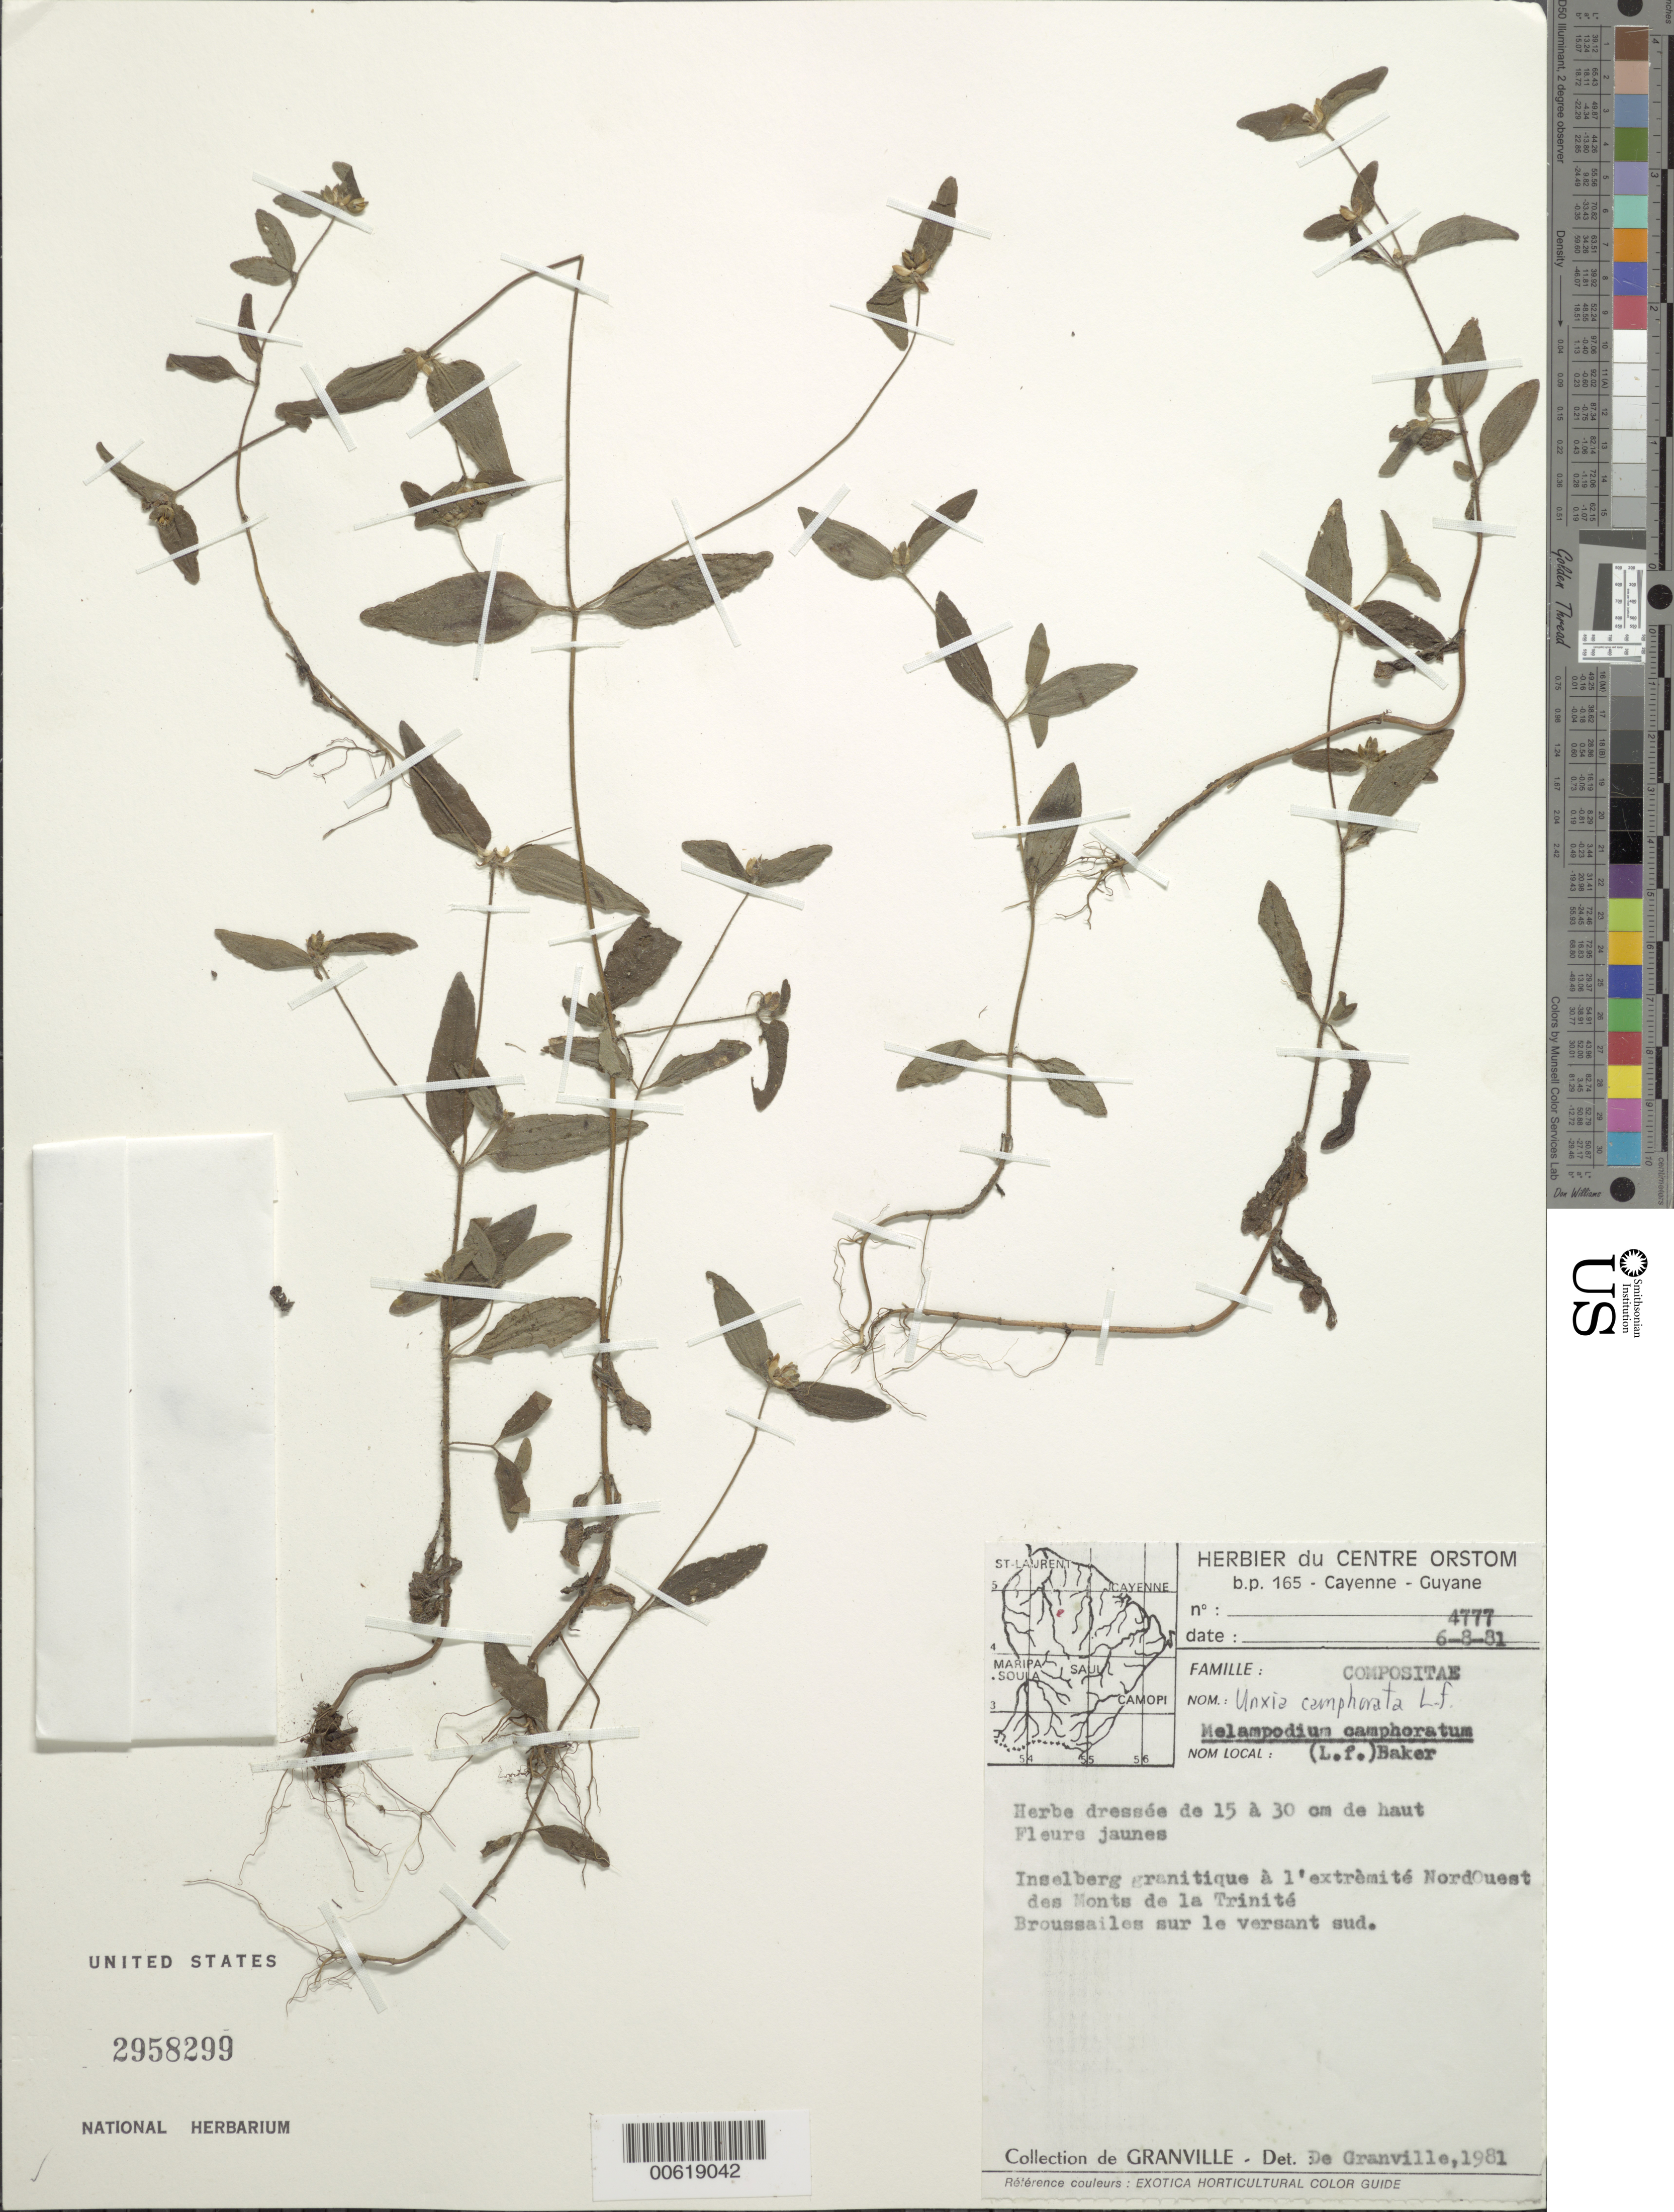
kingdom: Plantae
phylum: Tracheophyta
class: Magnoliopsida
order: Asterales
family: Asteraceae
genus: Unxia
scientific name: Unxia camphorata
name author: L. f.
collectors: J.-J. de Granville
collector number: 4777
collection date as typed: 6-Aug-81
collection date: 1981-08-06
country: French Guiana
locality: Montagne de la Trinité, NW sommet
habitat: Inselberg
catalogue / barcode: US 2958299